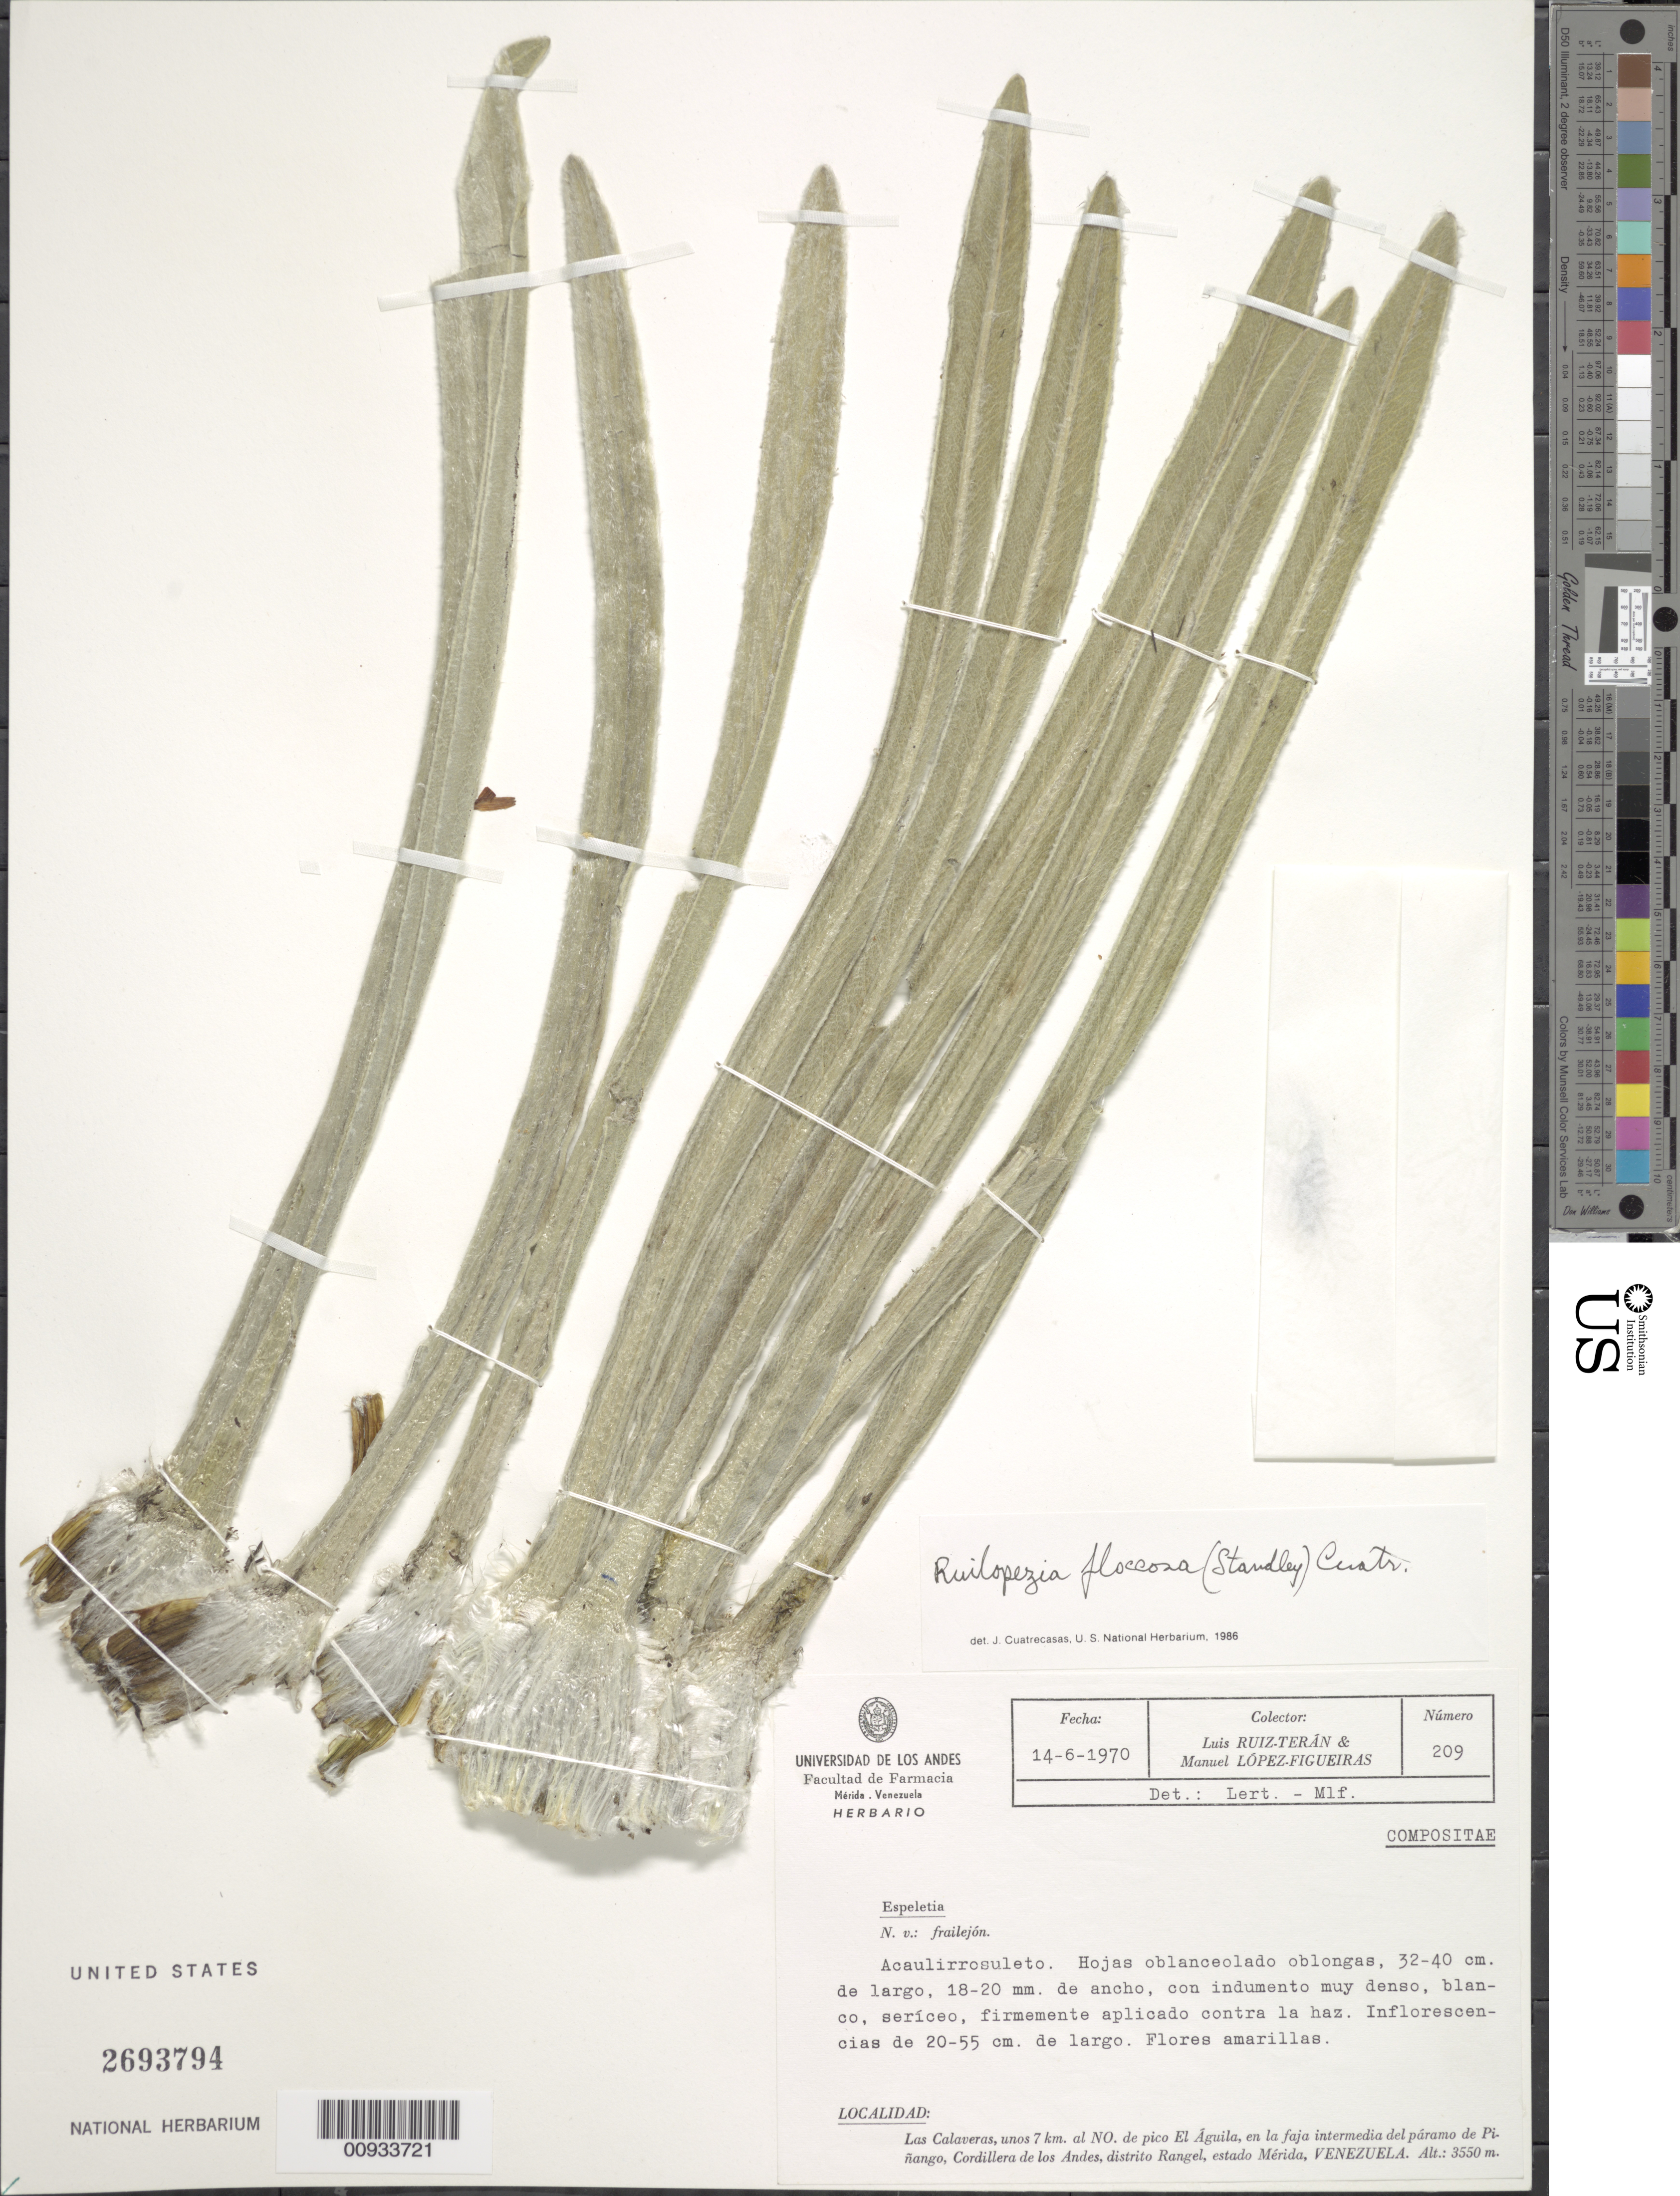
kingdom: Plantae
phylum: Tracheophyta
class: Magnoliopsida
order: Asterales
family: Asteraceae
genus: Ruilopezia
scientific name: Ruilopezia floccosa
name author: (Standl.) Cuatrec.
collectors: L. Teran & M. López Figueiras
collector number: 209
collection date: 1970-06-14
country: Venezuela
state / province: Mérida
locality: Las Calaveras, unos 7 km al NO de pico El Aguila, en la faja intermedia del paramo de Pinango, Cordillera de Los Andes, Distrito Rangel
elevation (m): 3550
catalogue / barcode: US 2693794